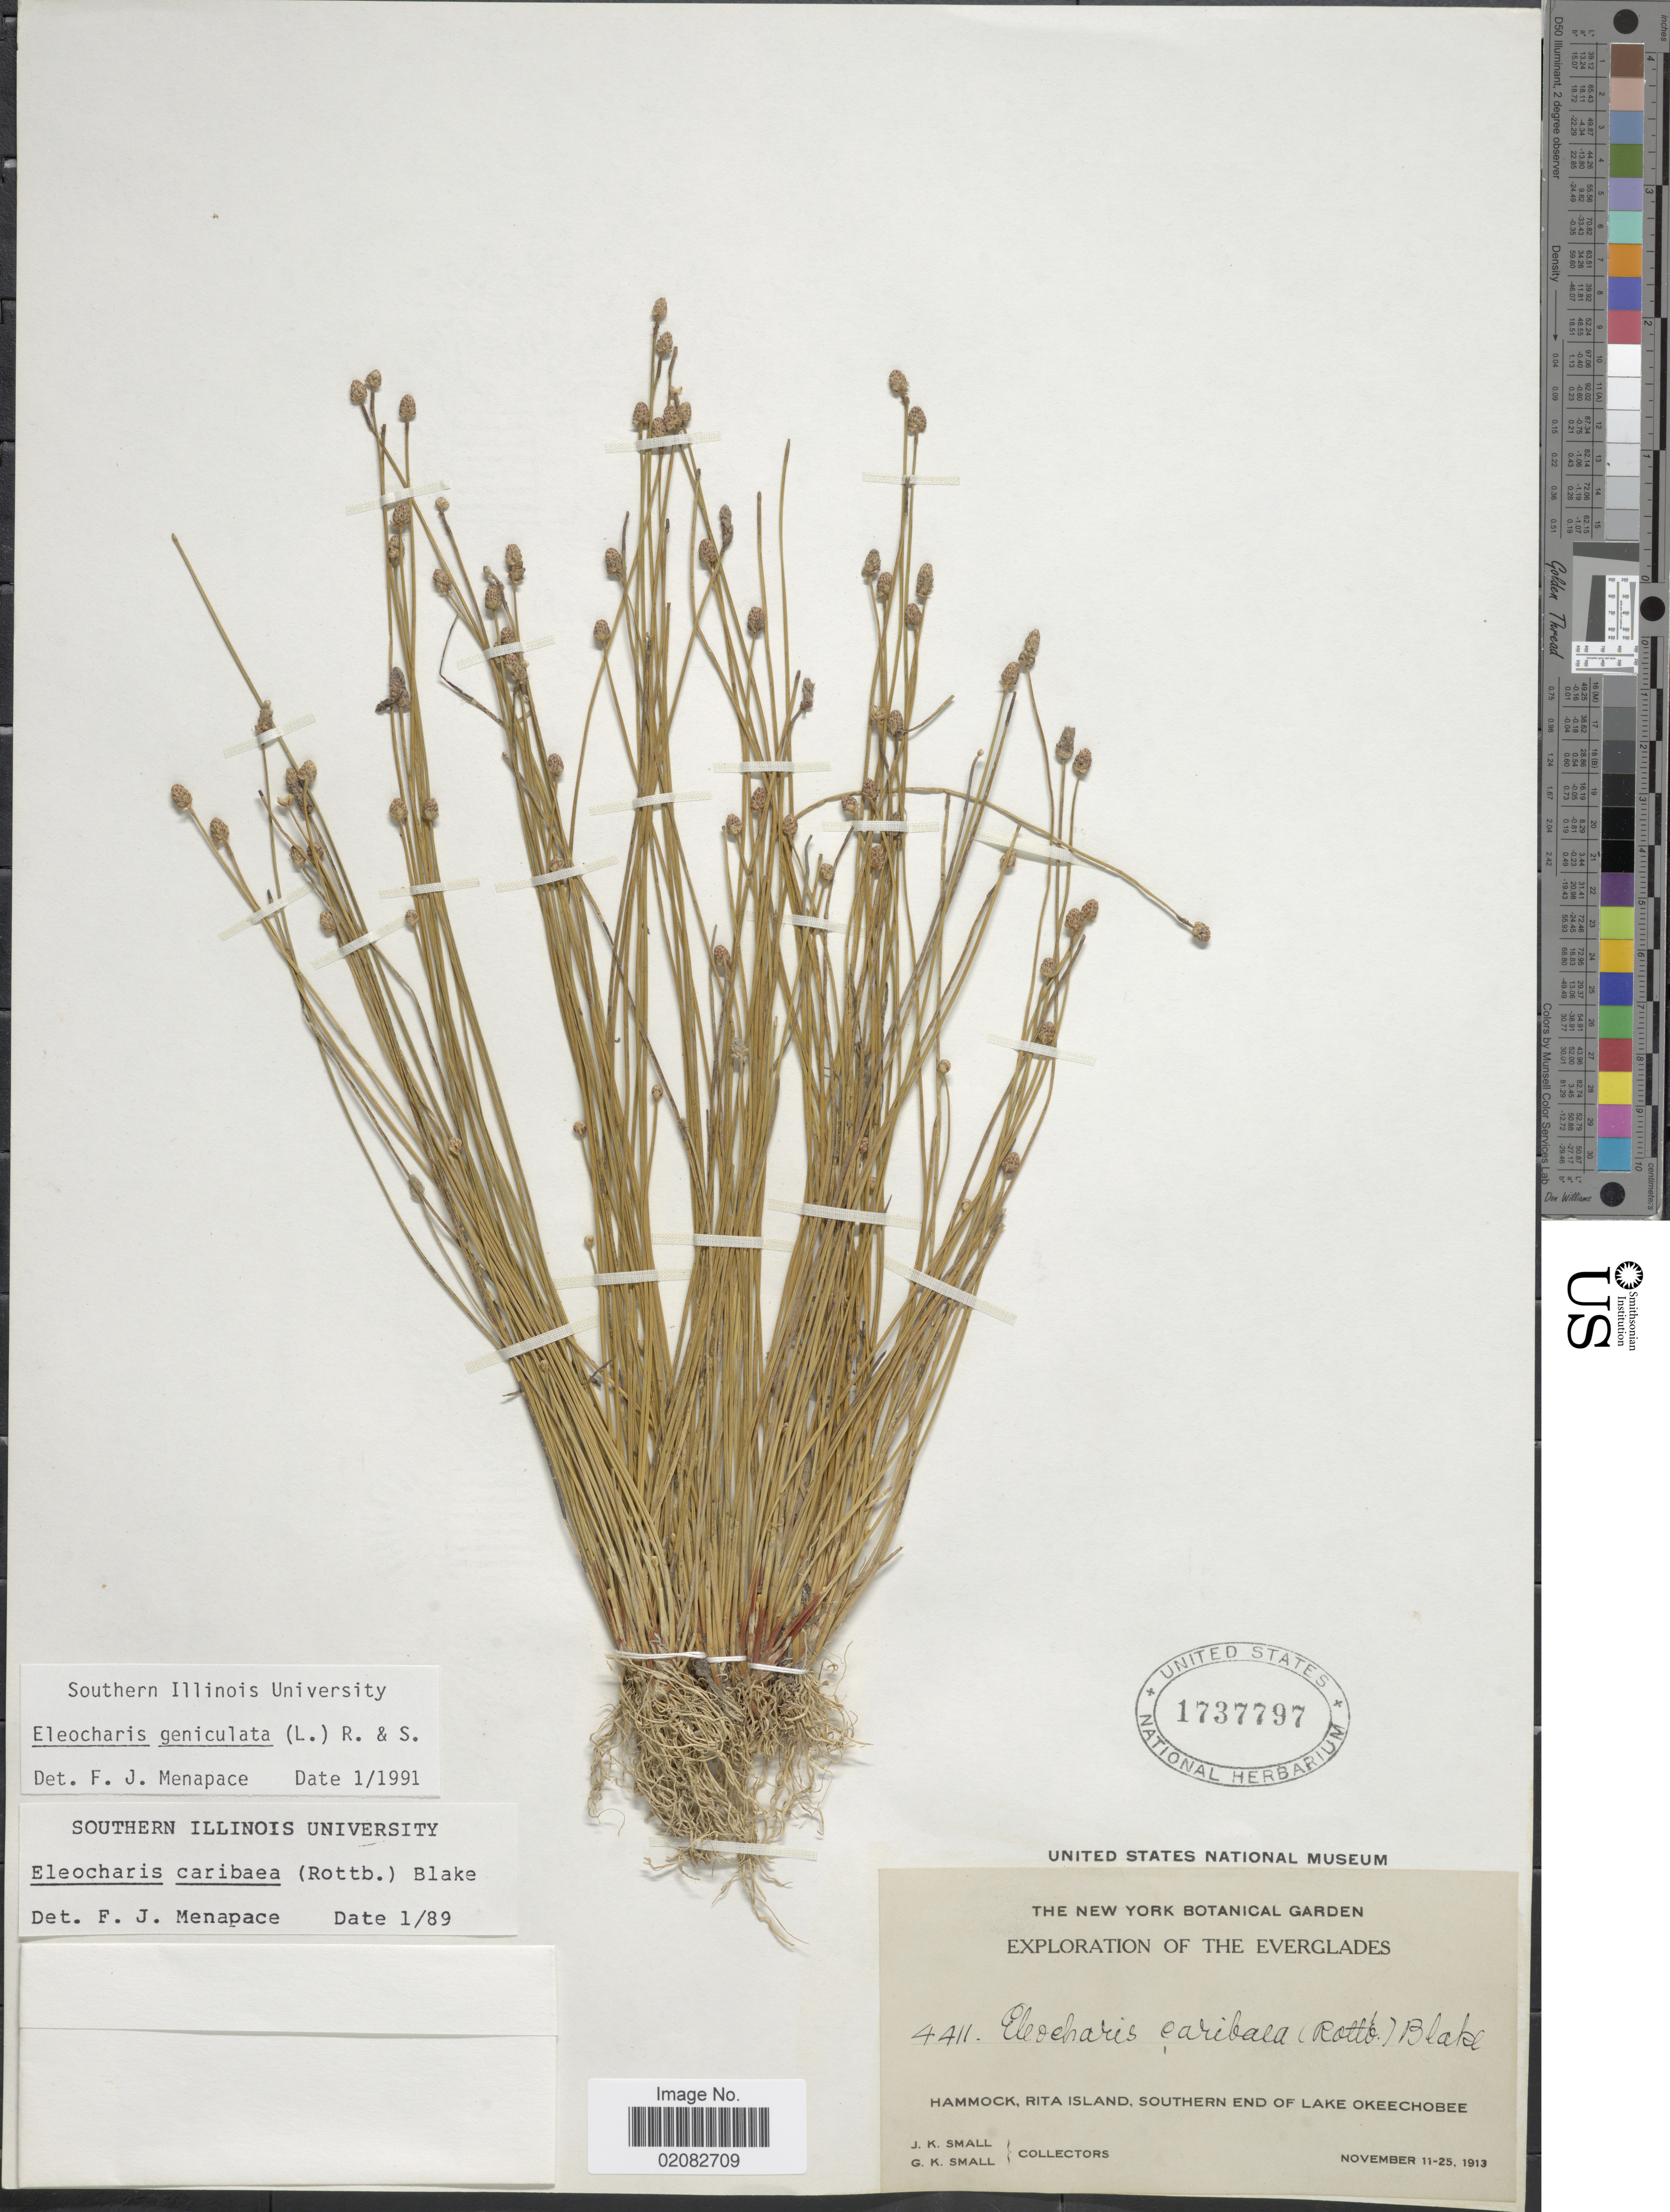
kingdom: Plantae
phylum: Tracheophyta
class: Liliopsida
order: Poales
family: Cyperaceae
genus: Eleocharis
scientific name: Eleocharis geniculata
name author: (L.) Roem. & Schult.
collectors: J. K. Small & G. K. Small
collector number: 4411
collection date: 1913-11-11/1913-11-25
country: United States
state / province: Florida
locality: The Everglades, Hammock, Rita Island, Southern End of Lake Okeechobee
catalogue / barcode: US 1737797